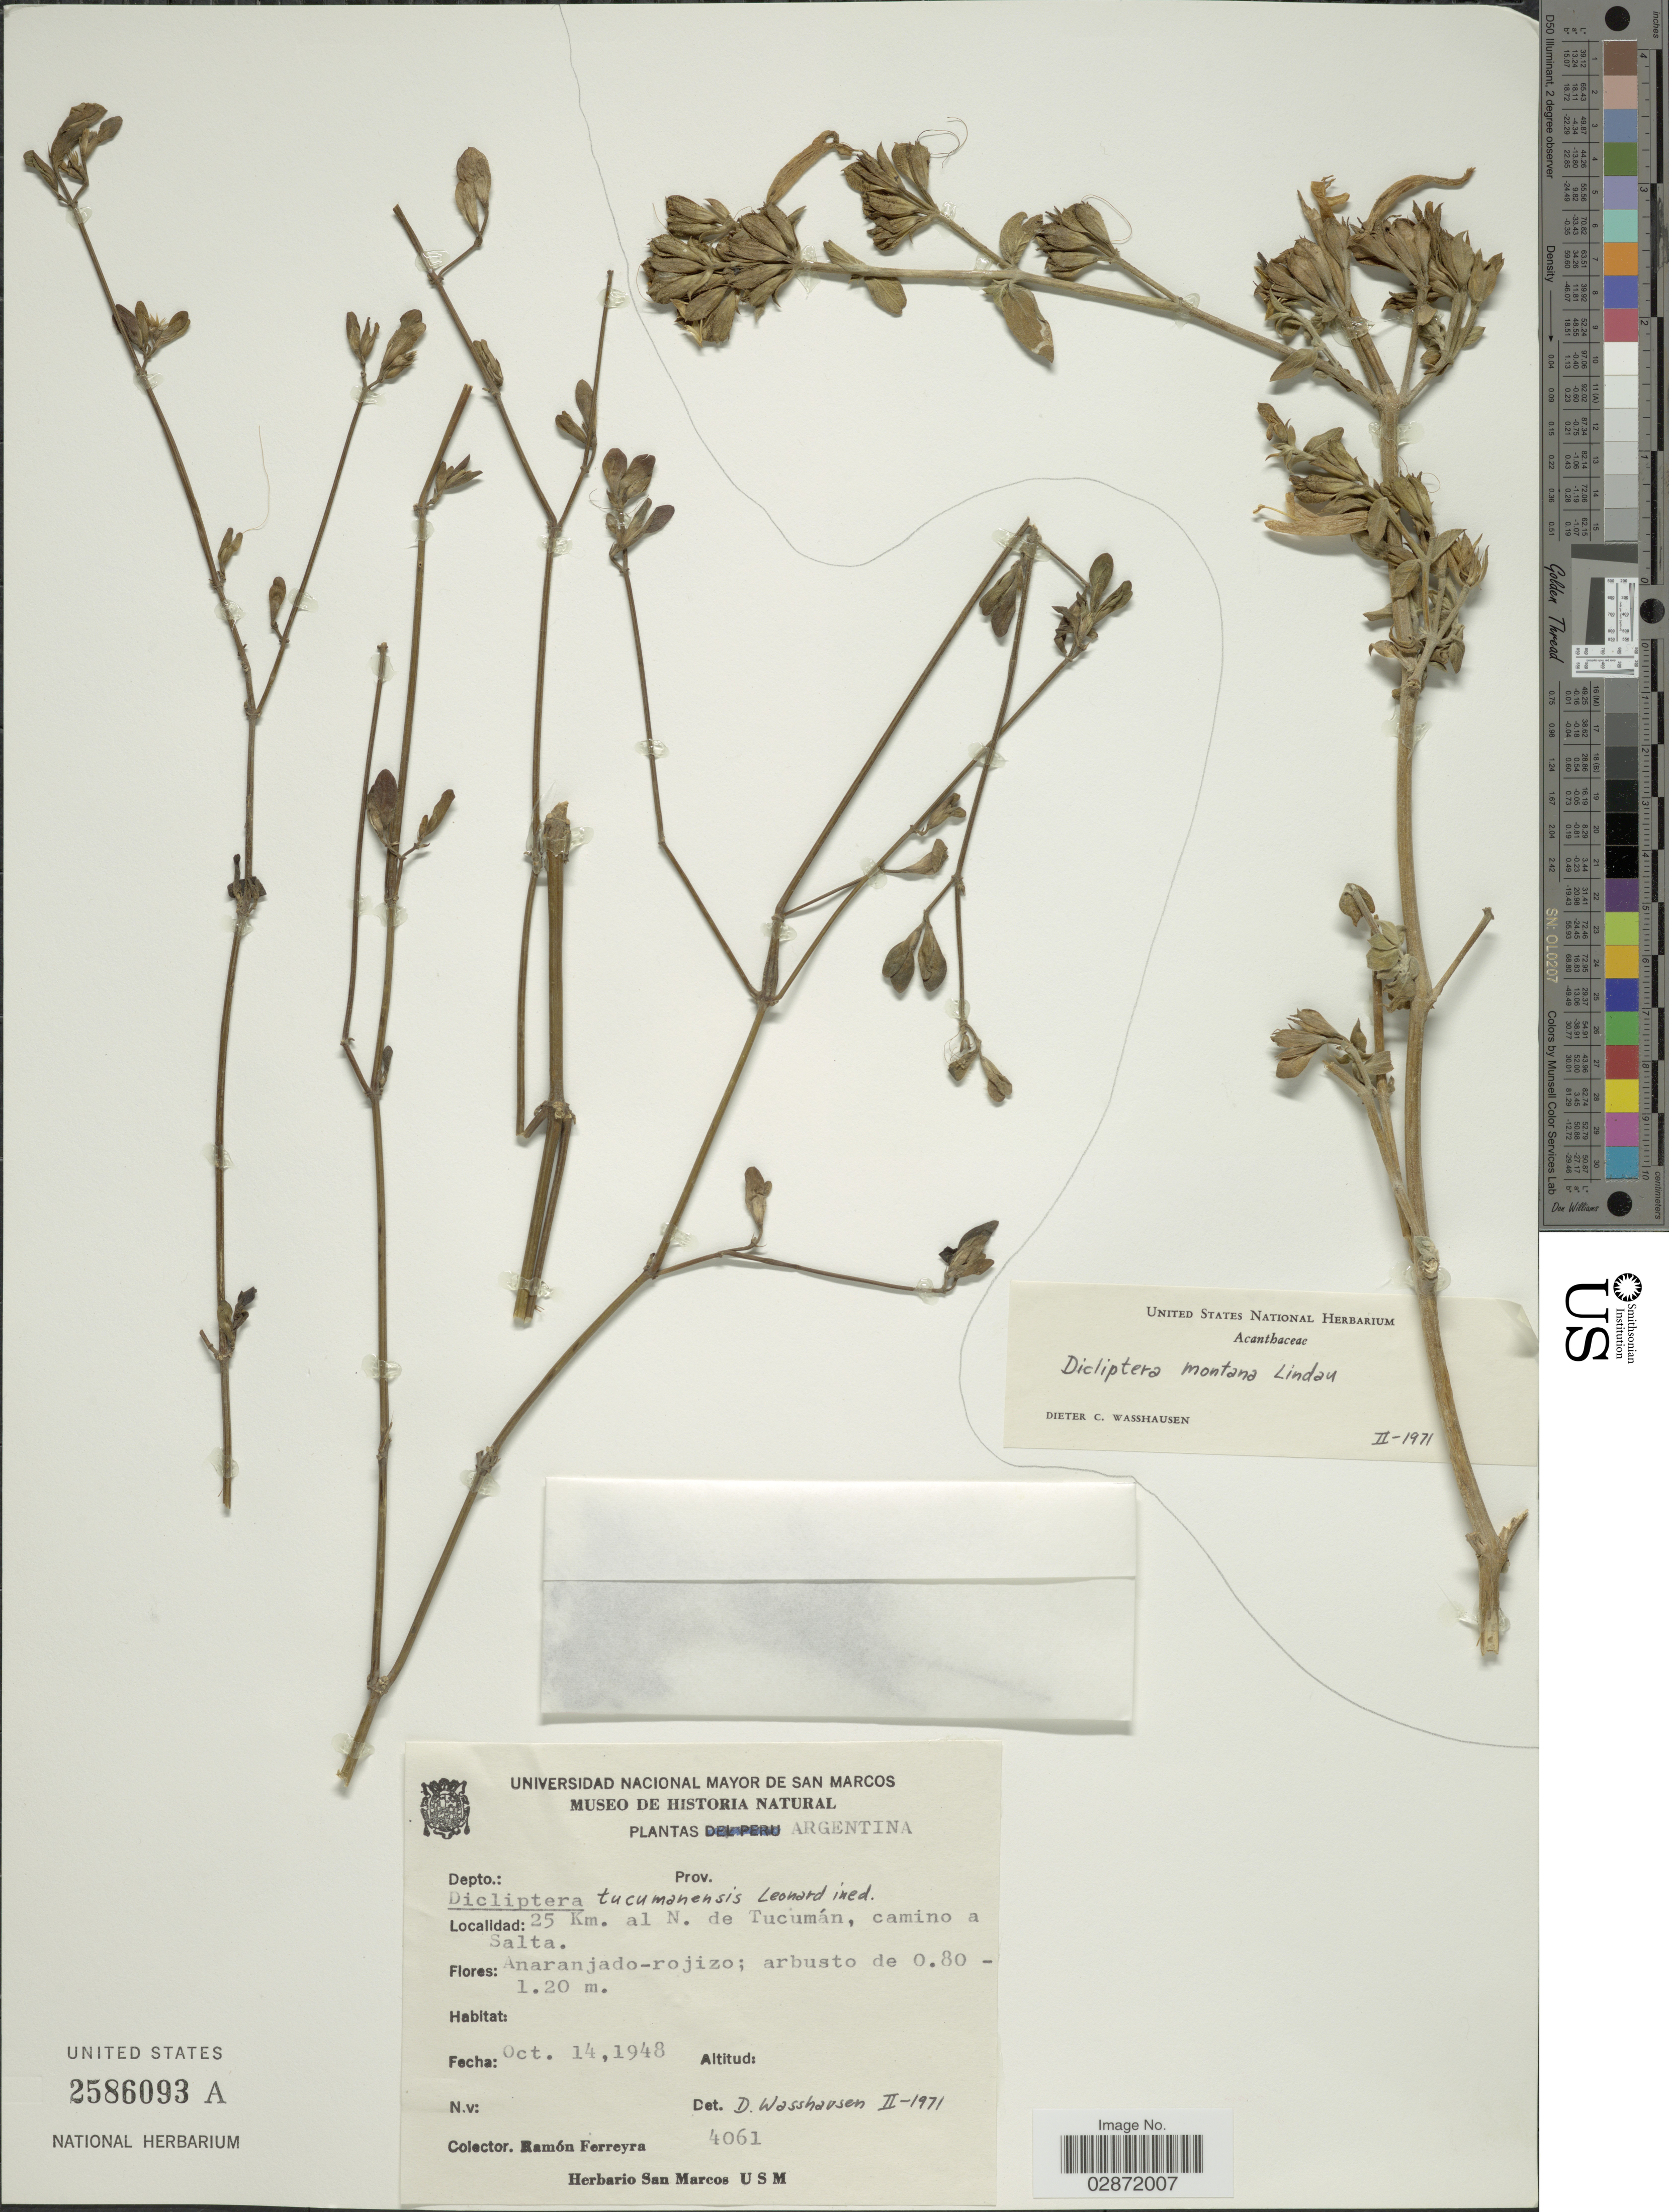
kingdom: Plantae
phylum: Tracheophyta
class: Magnoliopsida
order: Lamiales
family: Acanthaceae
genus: Dicliptera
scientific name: Dicliptera montana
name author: Lindau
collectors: R. A. Ferreyra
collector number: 4061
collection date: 1948-10-14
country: Argentina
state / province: Tucuman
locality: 25 Km. al N. de Tucumán, camino a Salta.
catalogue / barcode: US 2586093A